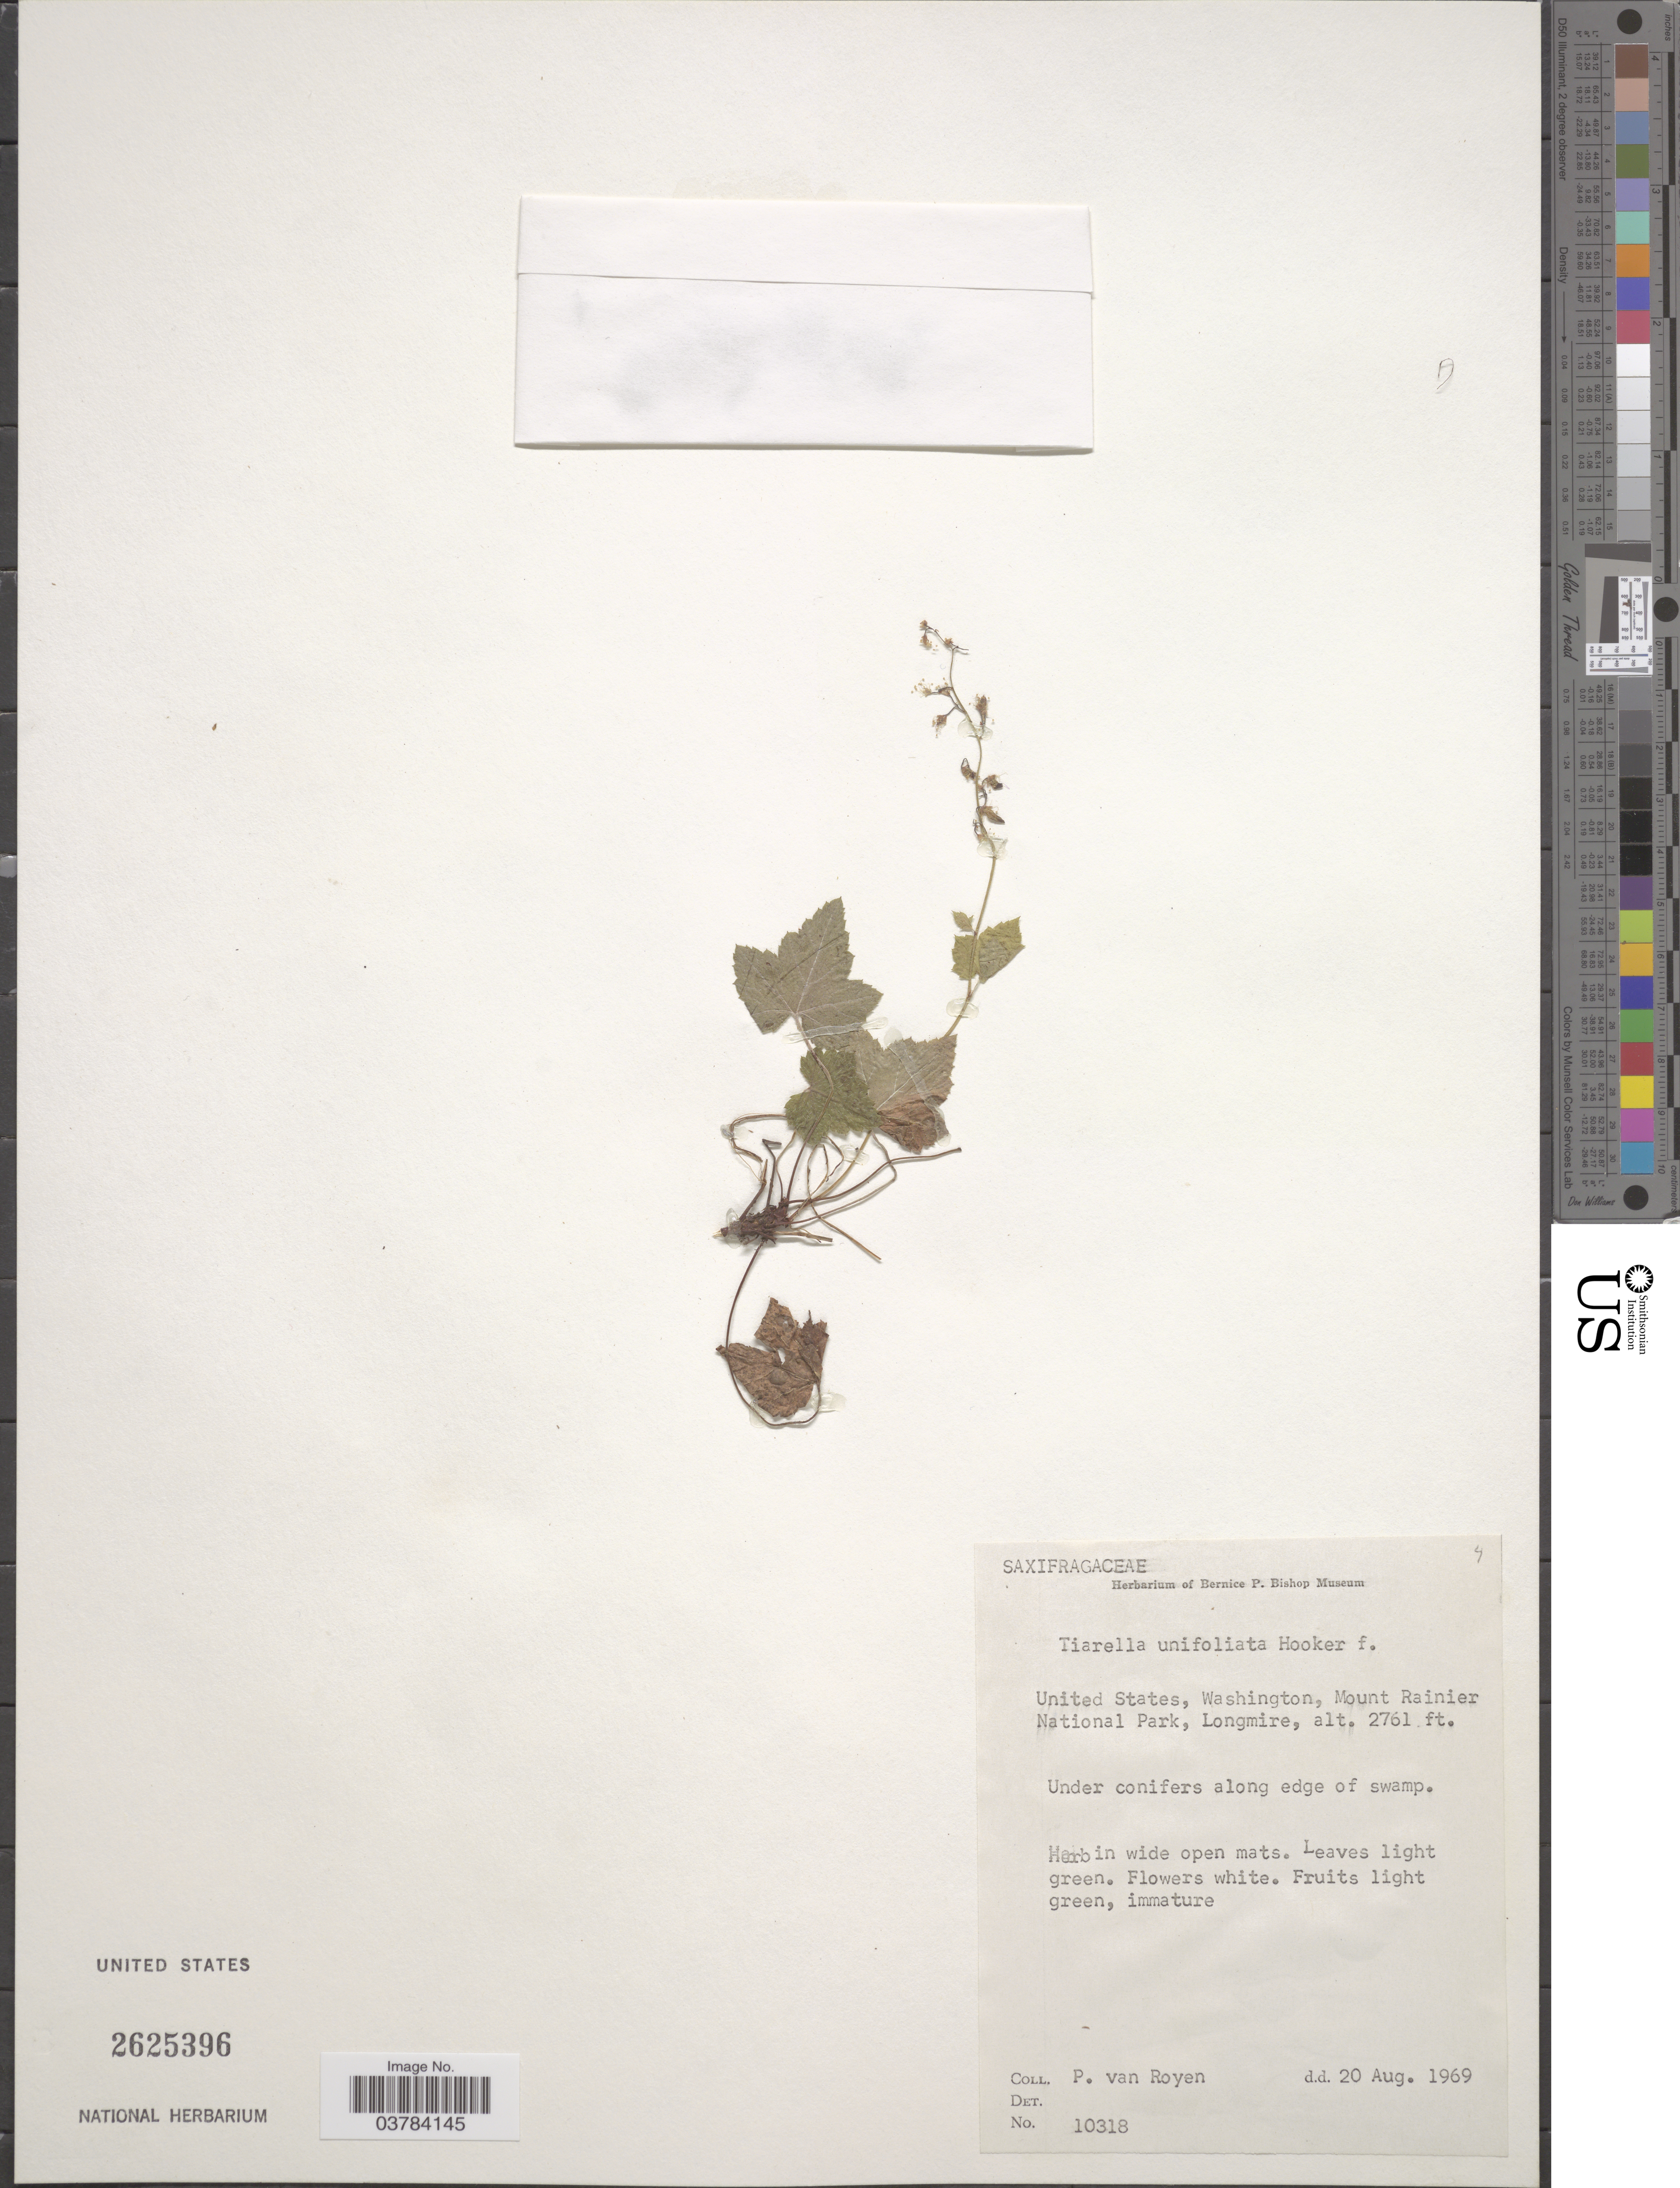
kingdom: Plantae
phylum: Tracheophyta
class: Magnoliopsida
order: Saxifragales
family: Saxifragaceae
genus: Tiarella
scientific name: Tiarella unifoliata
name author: Hook.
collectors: P. van Royen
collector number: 10318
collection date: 1969-08-20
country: United States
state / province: Washington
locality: Mount Rainier National Park, Longmire.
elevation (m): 842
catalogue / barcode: US 2625396